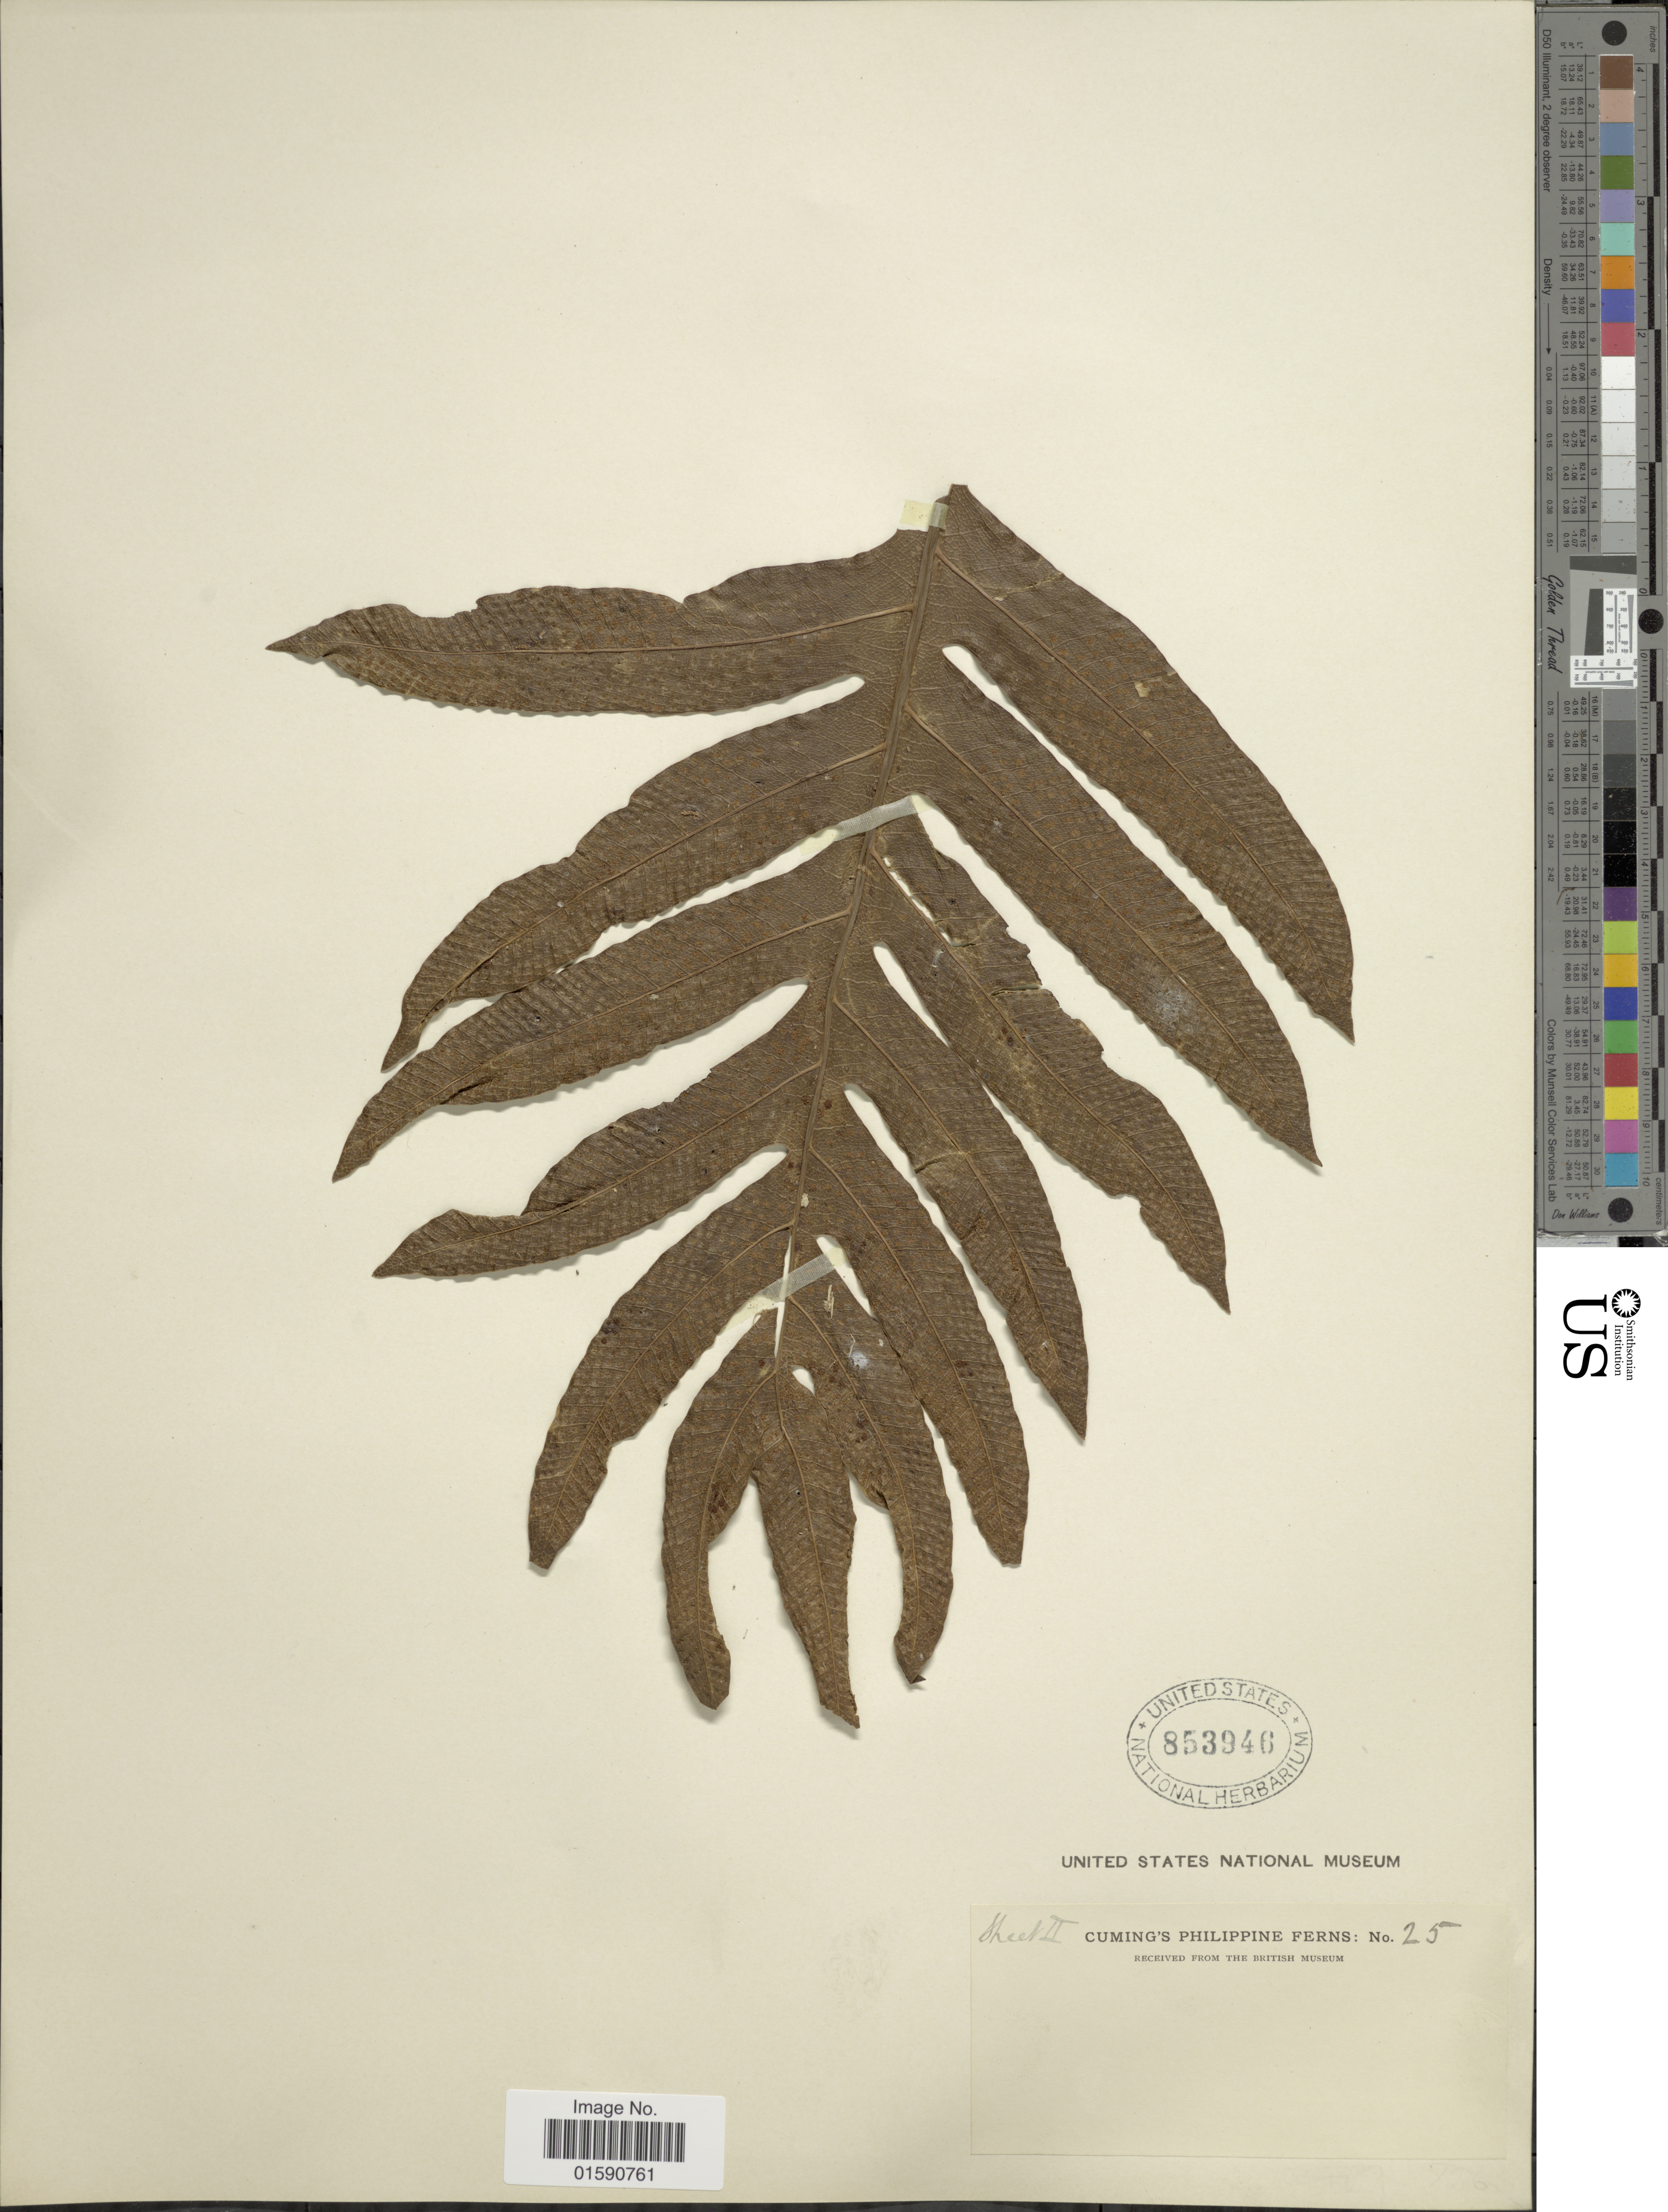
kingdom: Plantae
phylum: Tracheophyta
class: Polypodiopsida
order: Polypodiales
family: Polypodiaceae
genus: Drynaria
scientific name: Drynaria quercifolia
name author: (L.) J. Sm.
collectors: -. Cuming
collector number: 25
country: Philippines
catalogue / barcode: US 853946